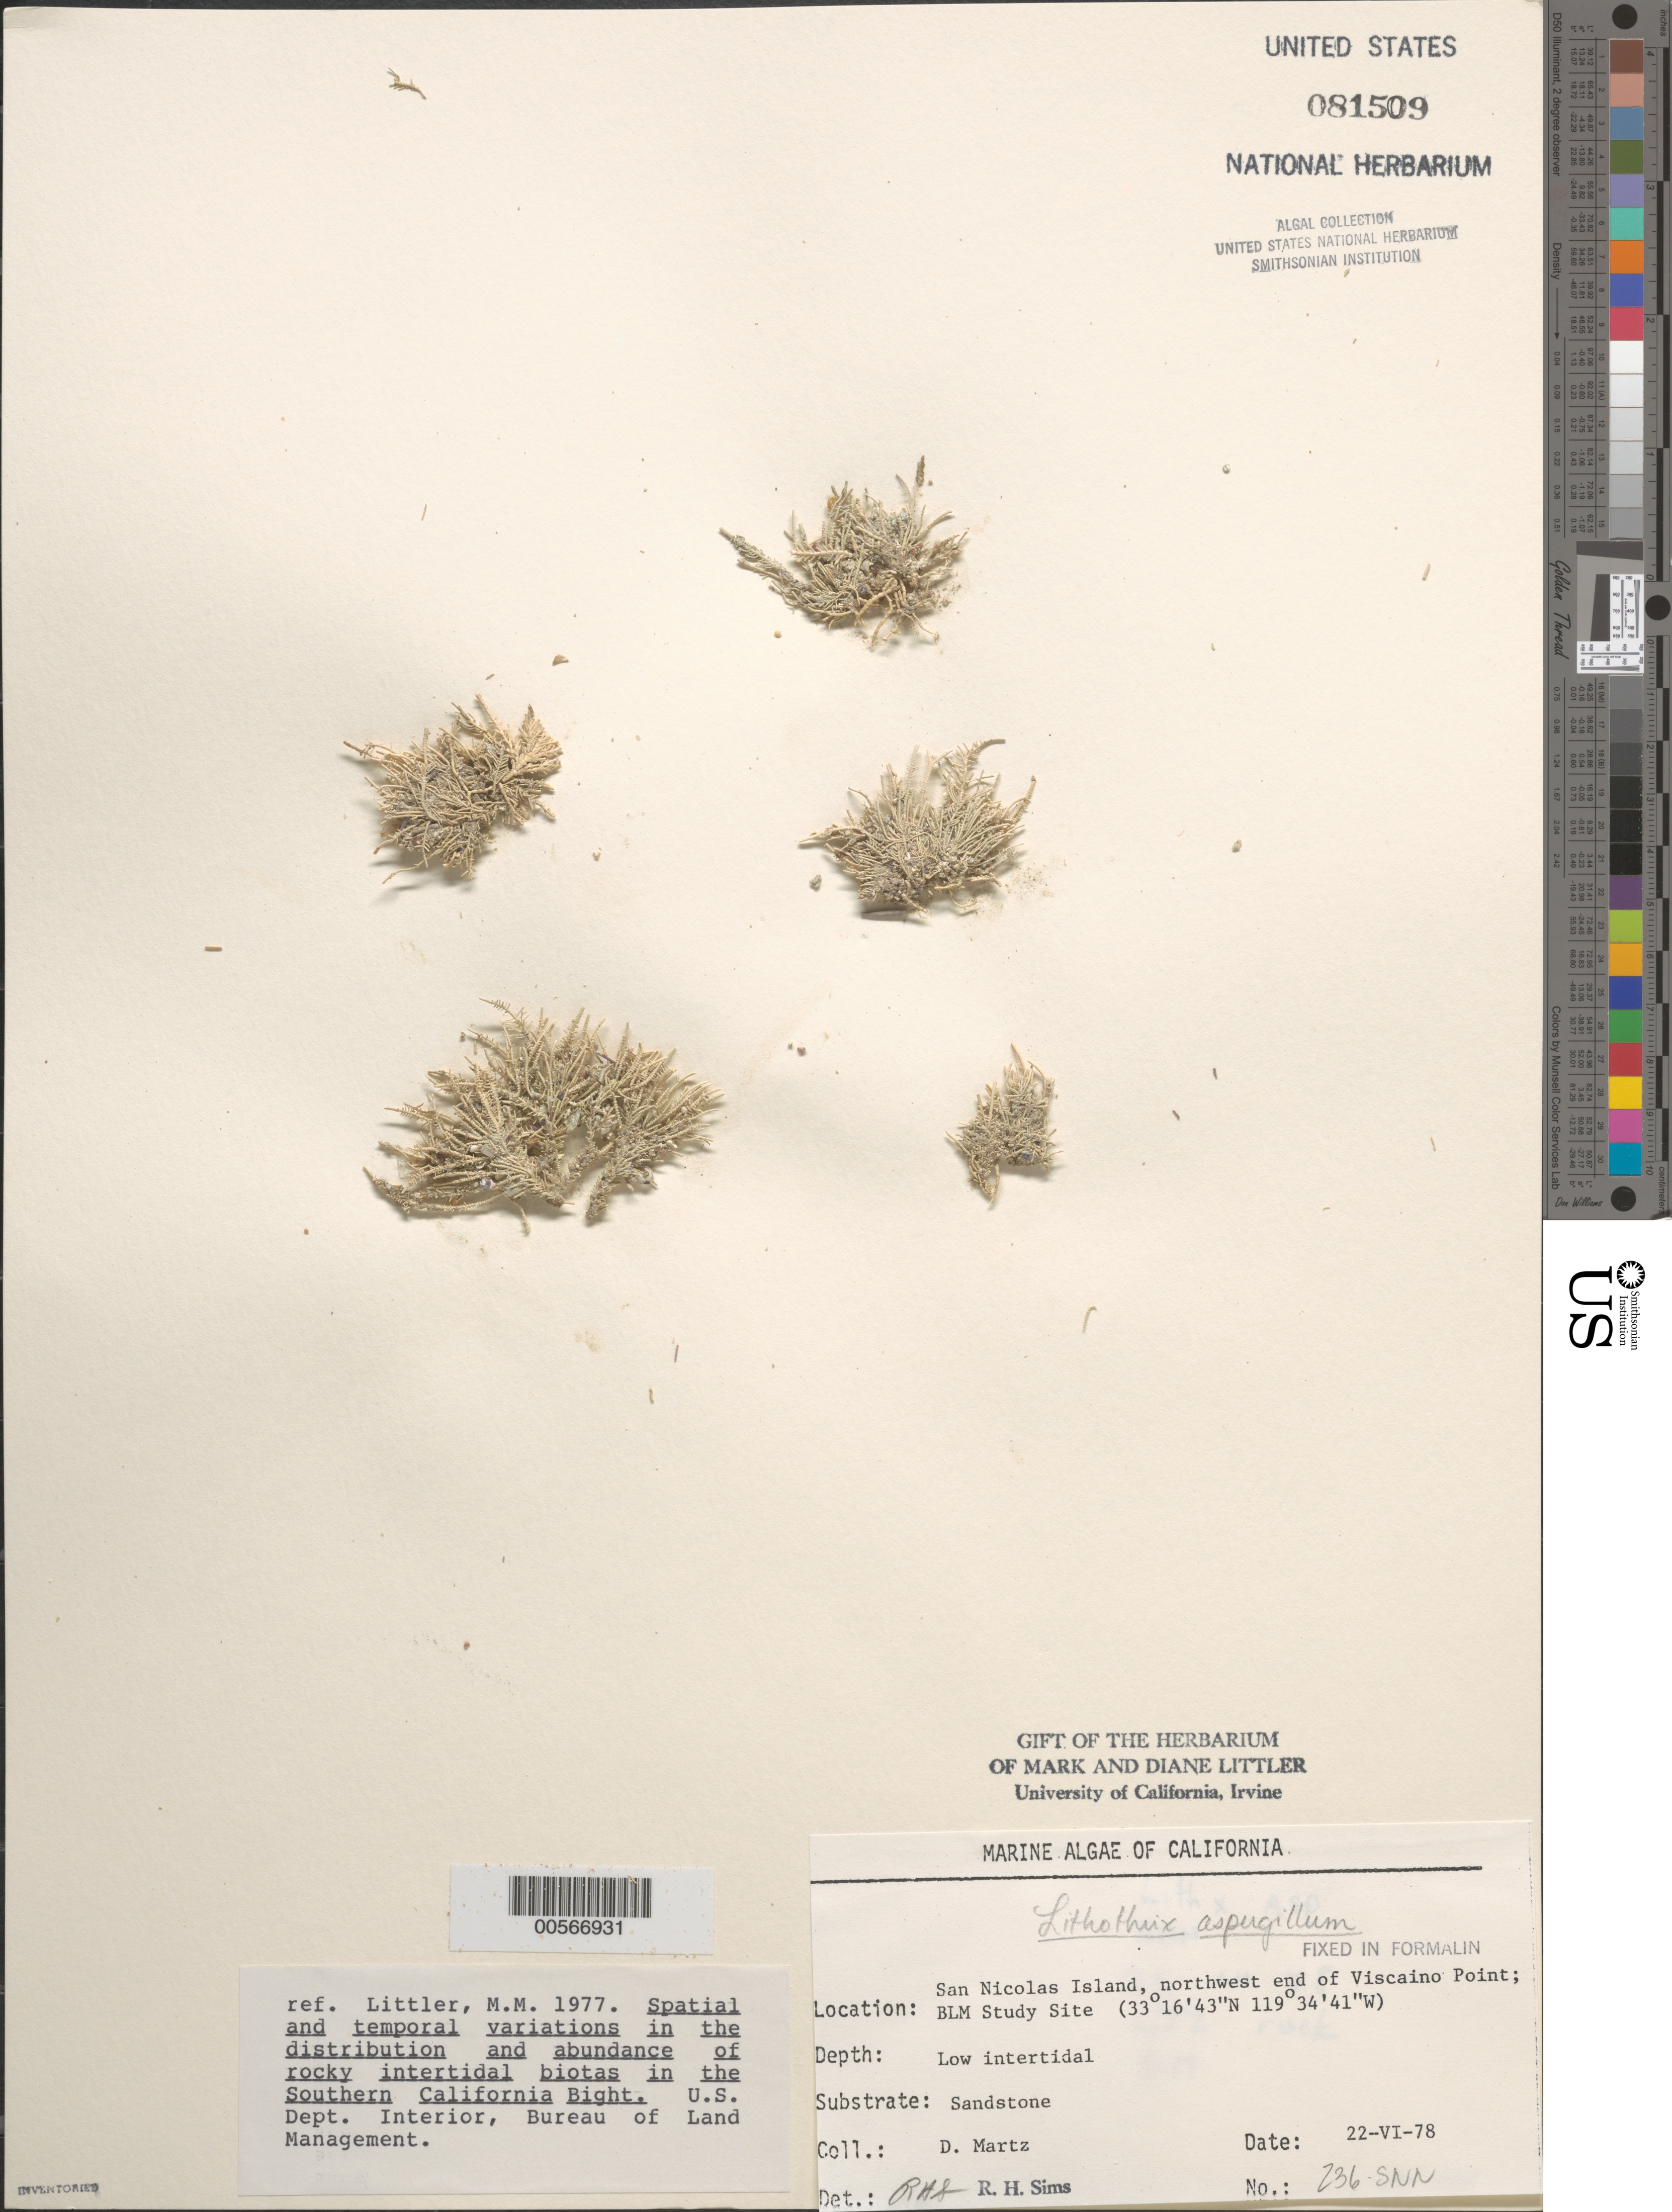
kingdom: Plantae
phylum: Rhodophyta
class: Florideophyceae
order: Corallinales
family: Lithophyllaceae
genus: Lithothrix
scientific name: Lithothrix aspergillum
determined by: Sims, Robert H.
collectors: D. Martz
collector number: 236-snn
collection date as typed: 22 Jun 1978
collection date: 1978-06-22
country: United States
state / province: California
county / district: Ventura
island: San Nicolas Island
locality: Northwest end of Vizcaino Point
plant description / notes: BLM-SOCALBIGHT Rocky Intertidal Survey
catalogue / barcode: US 81509